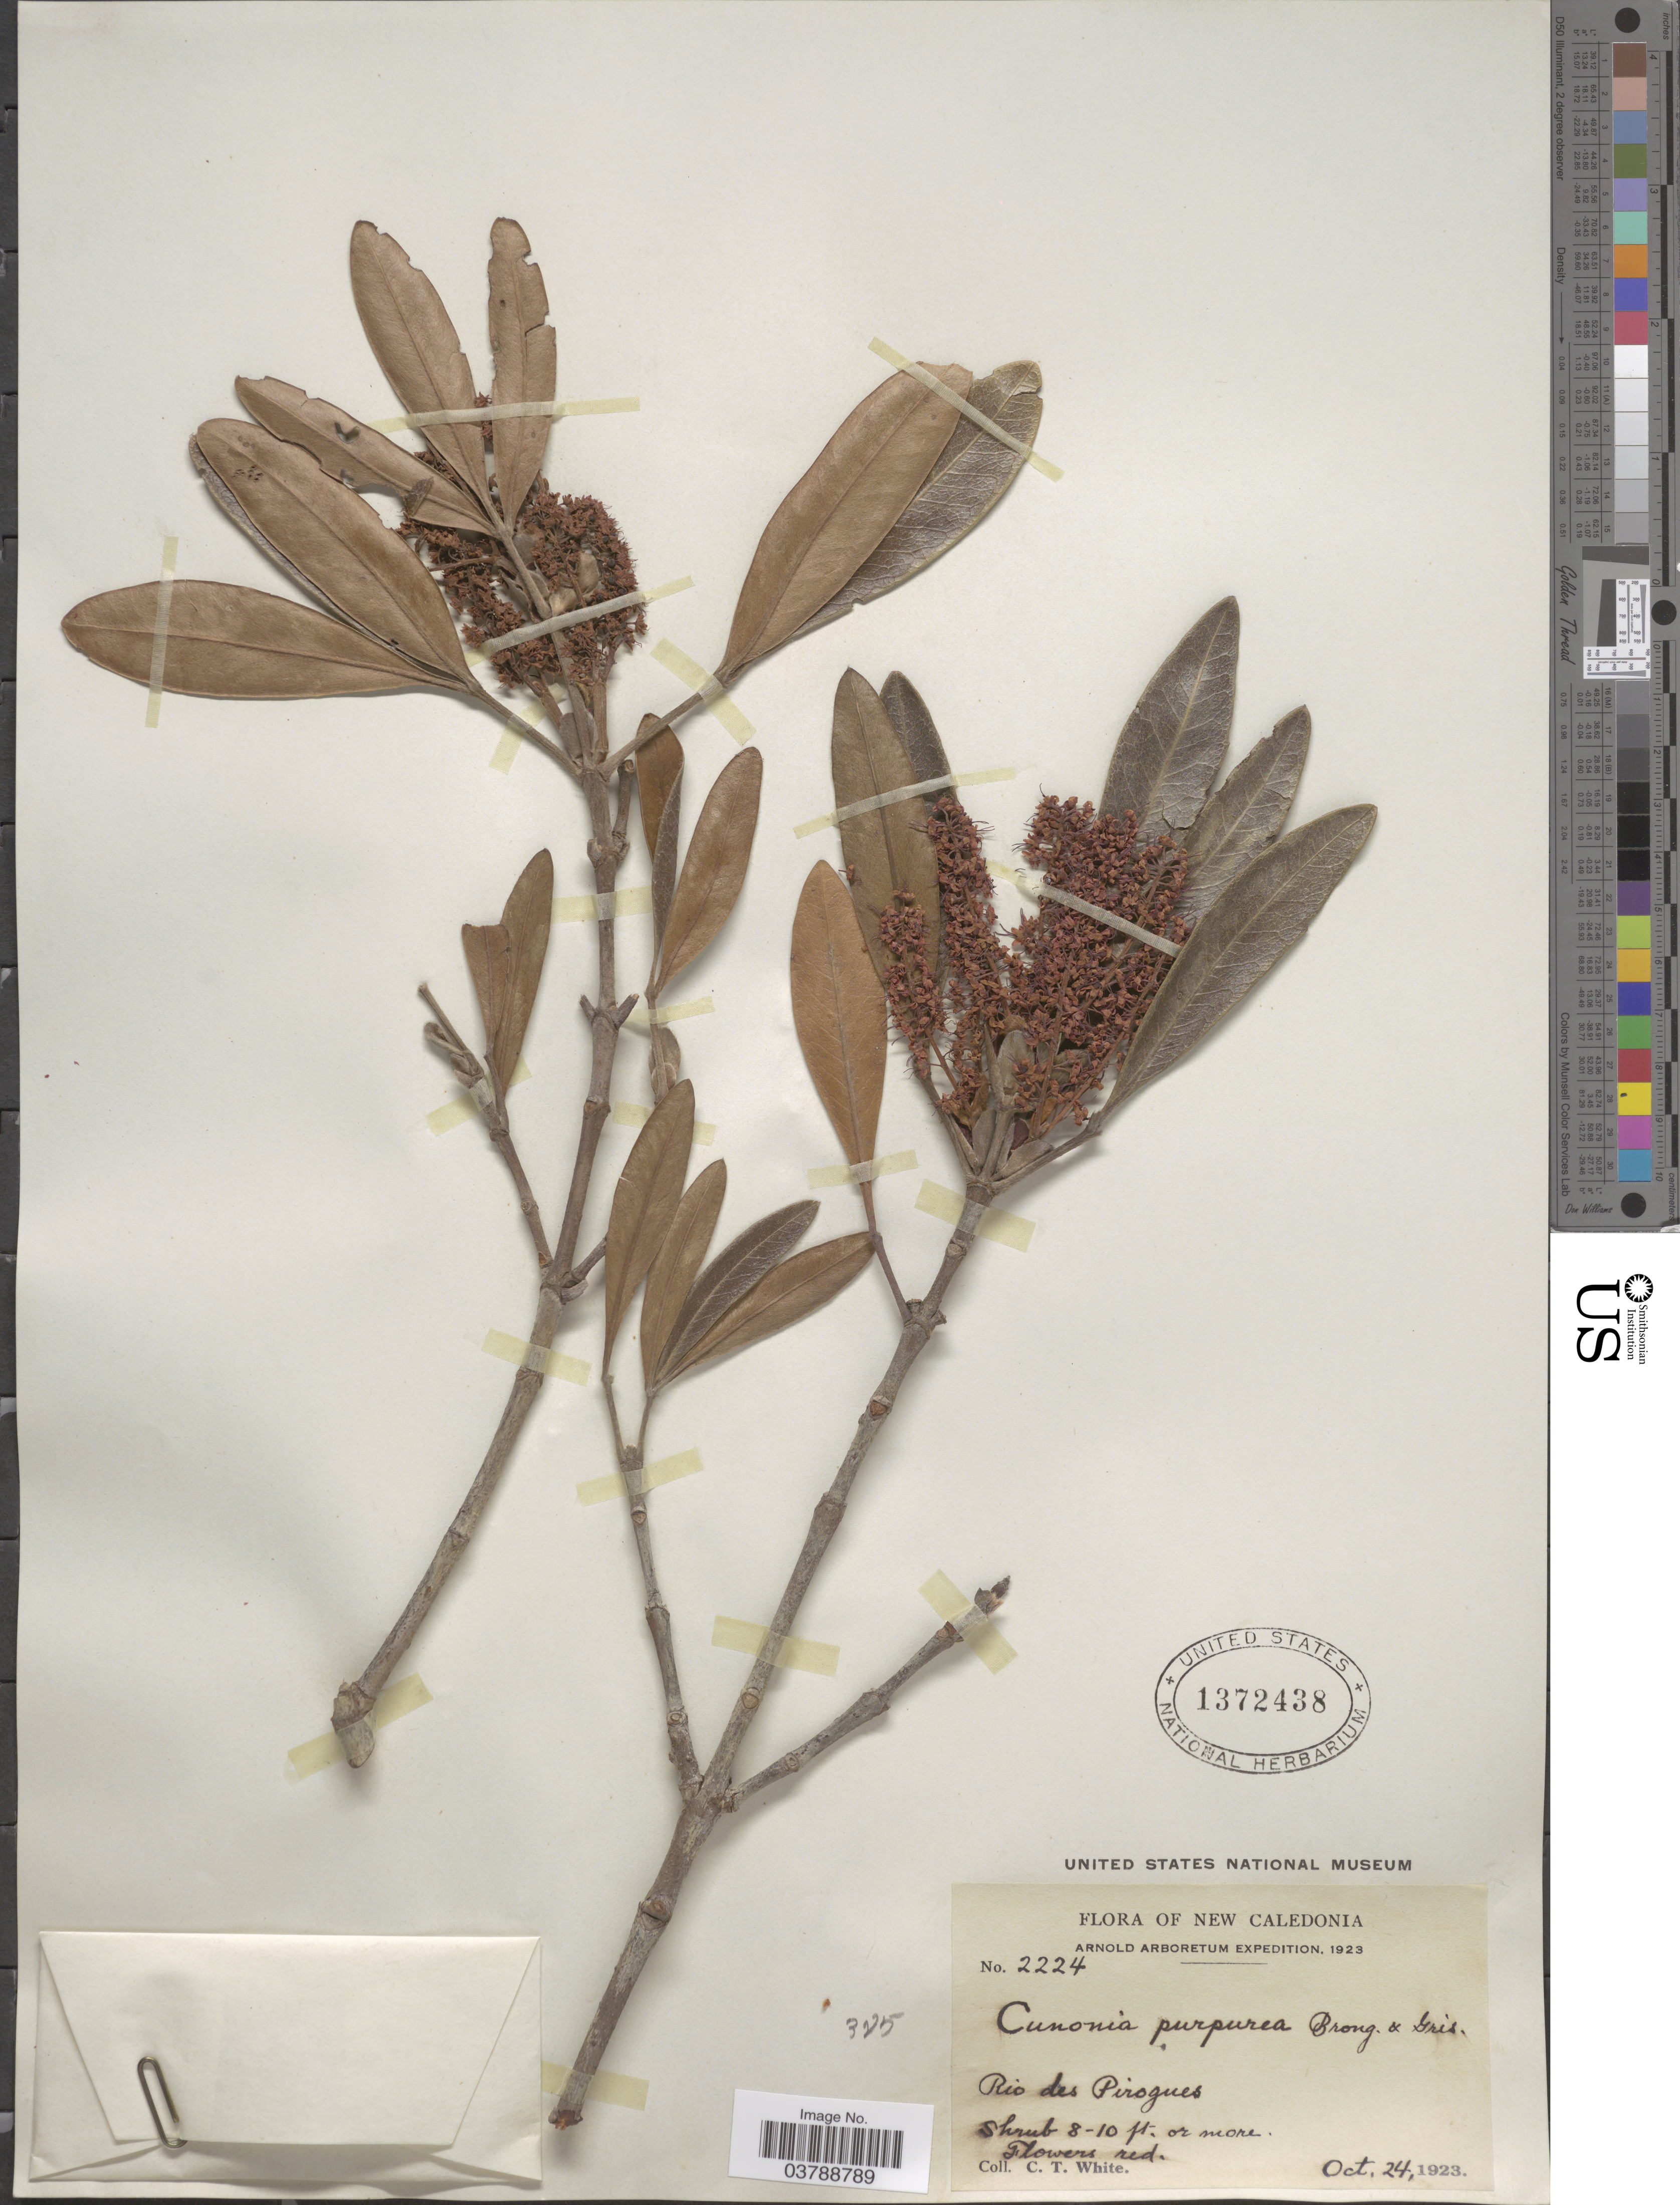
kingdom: Plantae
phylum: Tracheophyta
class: Magnoliopsida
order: Oxalidales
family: Cunoniaceae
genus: Cunonia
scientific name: Cunonia purpurea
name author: Brongn. & Gris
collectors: C. T. White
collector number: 2224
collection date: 1923-10-24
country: New Caledonia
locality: Rio des Pirogues.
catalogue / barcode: US 1372438